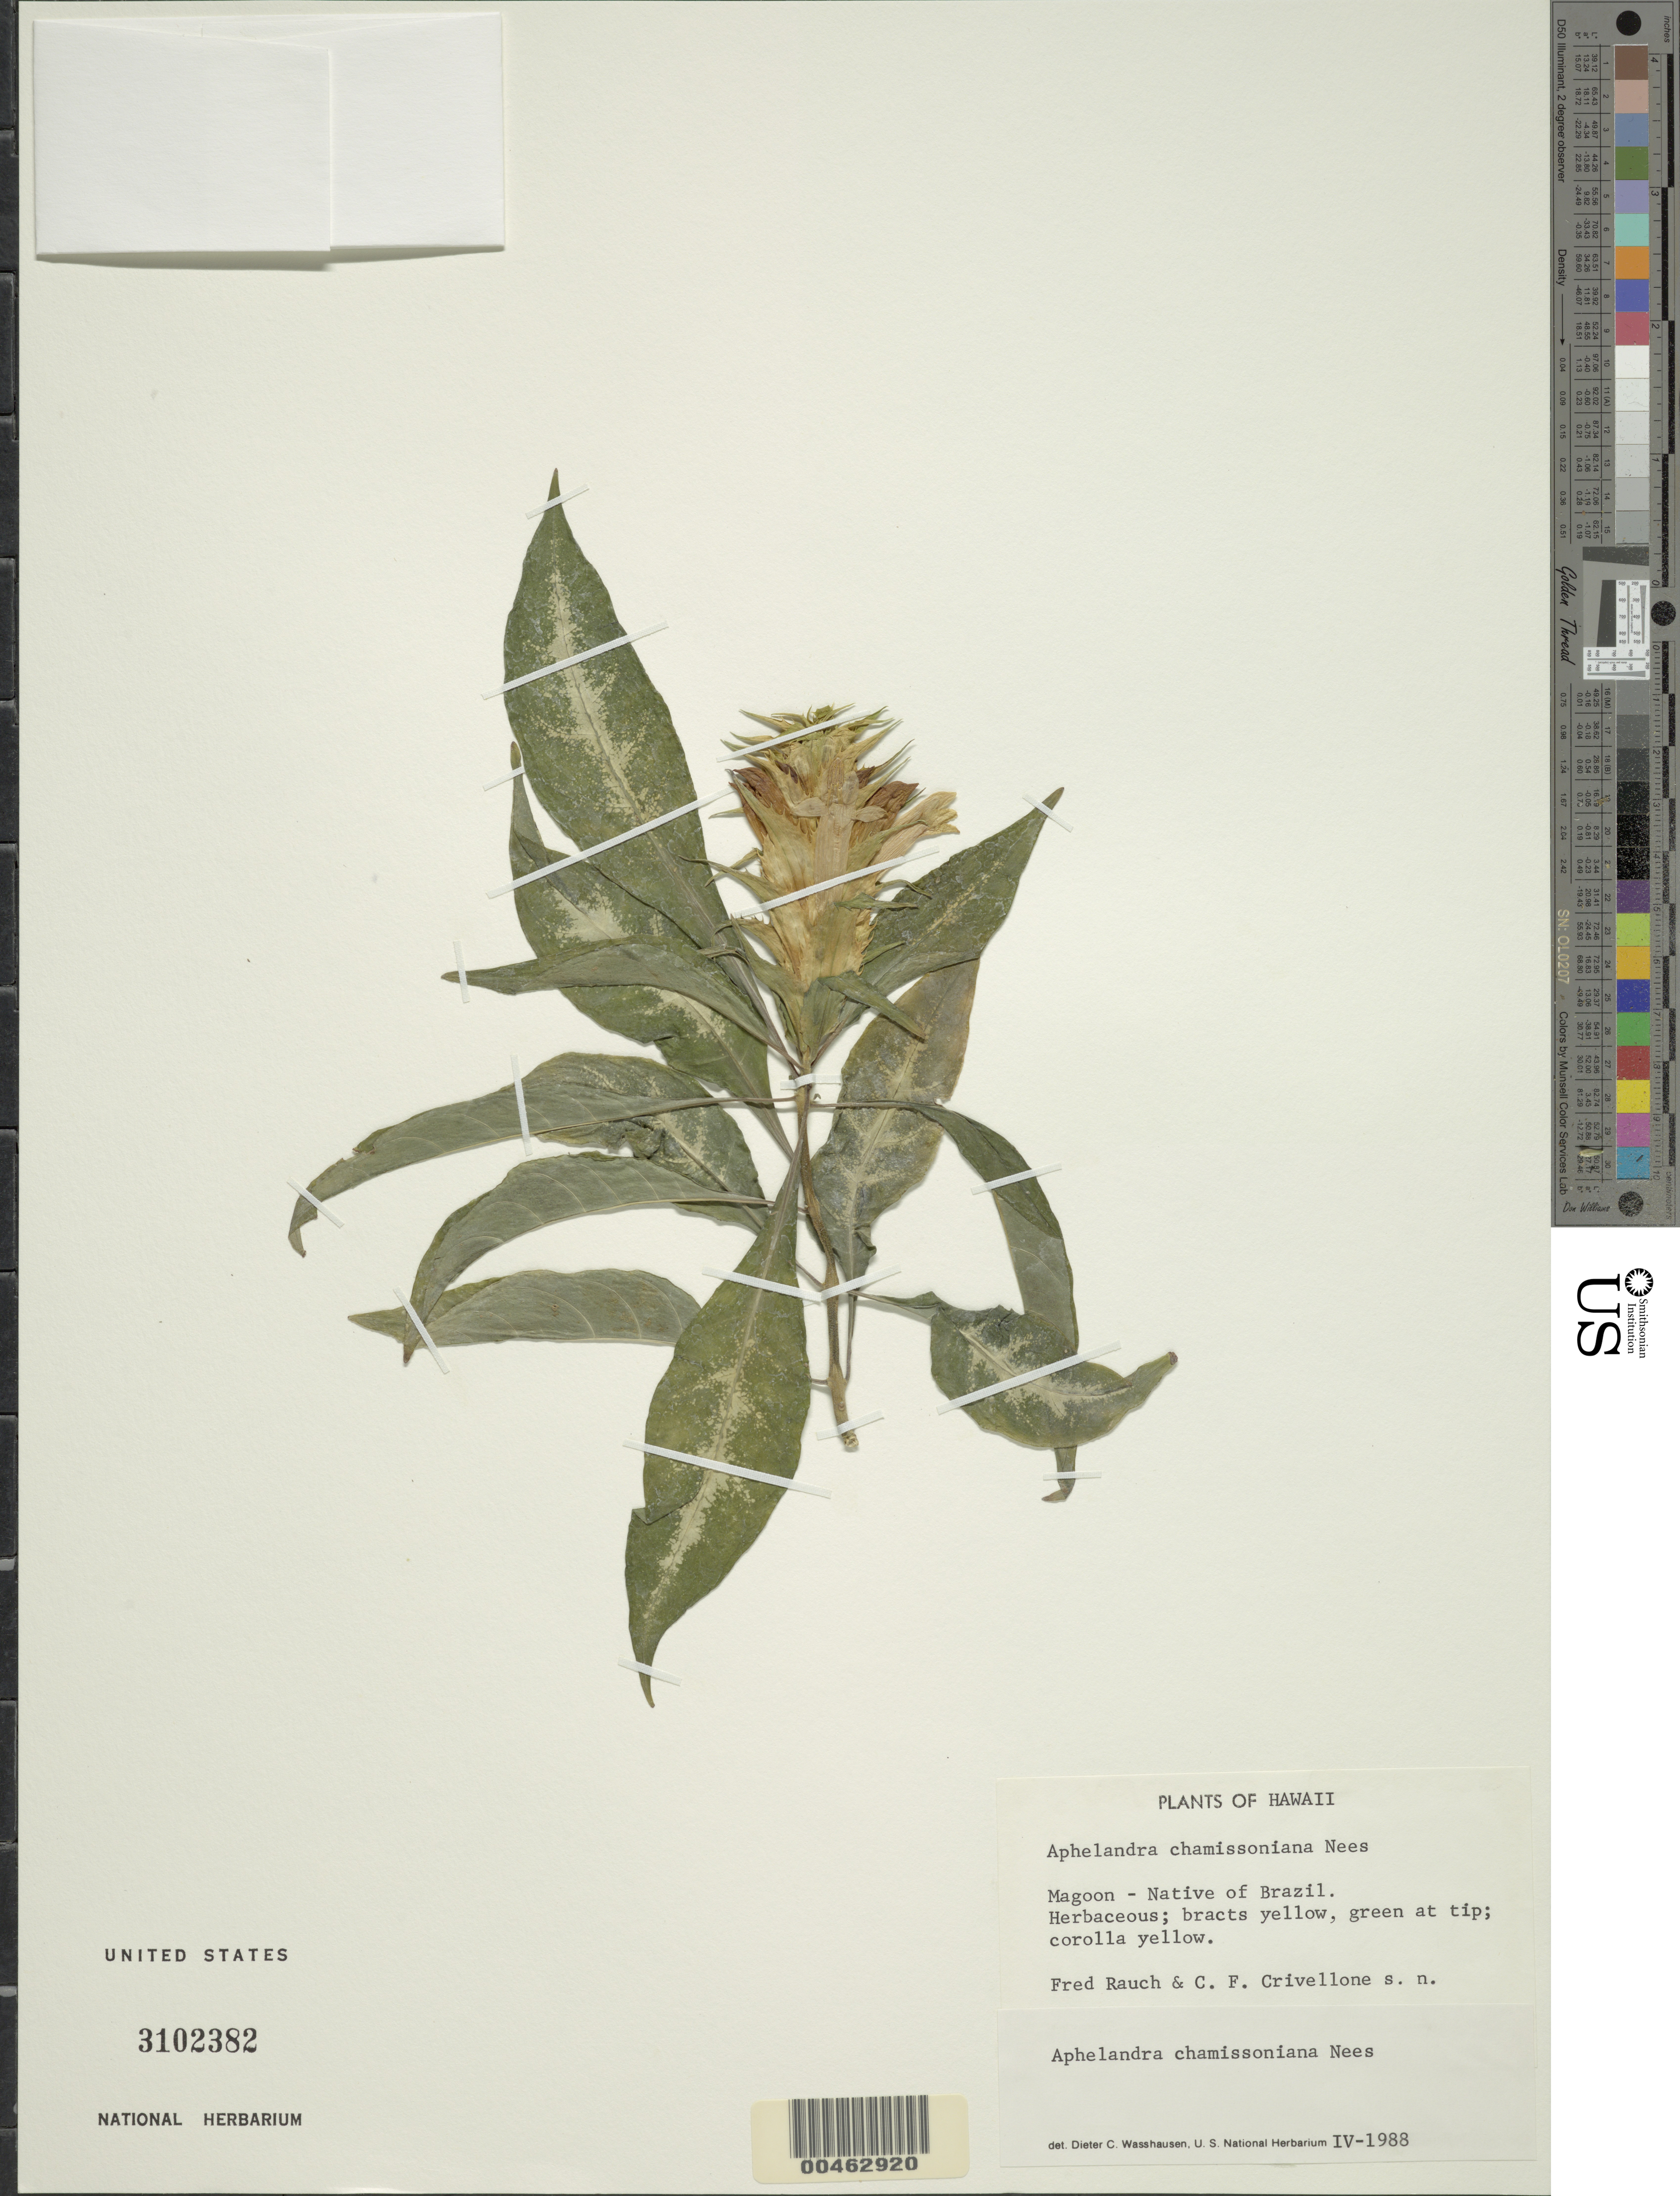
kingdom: Plantae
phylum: Tracheophyta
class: Magnoliopsida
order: Lamiales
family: Acanthaceae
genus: Aphelandra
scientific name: Aphelandra chamissoniana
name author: Nees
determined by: Wasshausen, Dieter C., (BOT), Smithsonian Institution - National Museum of Natural History (UNITED STATES)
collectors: F. Rauch & C. Crivellone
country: United States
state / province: Hawaii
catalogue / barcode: US 3102382